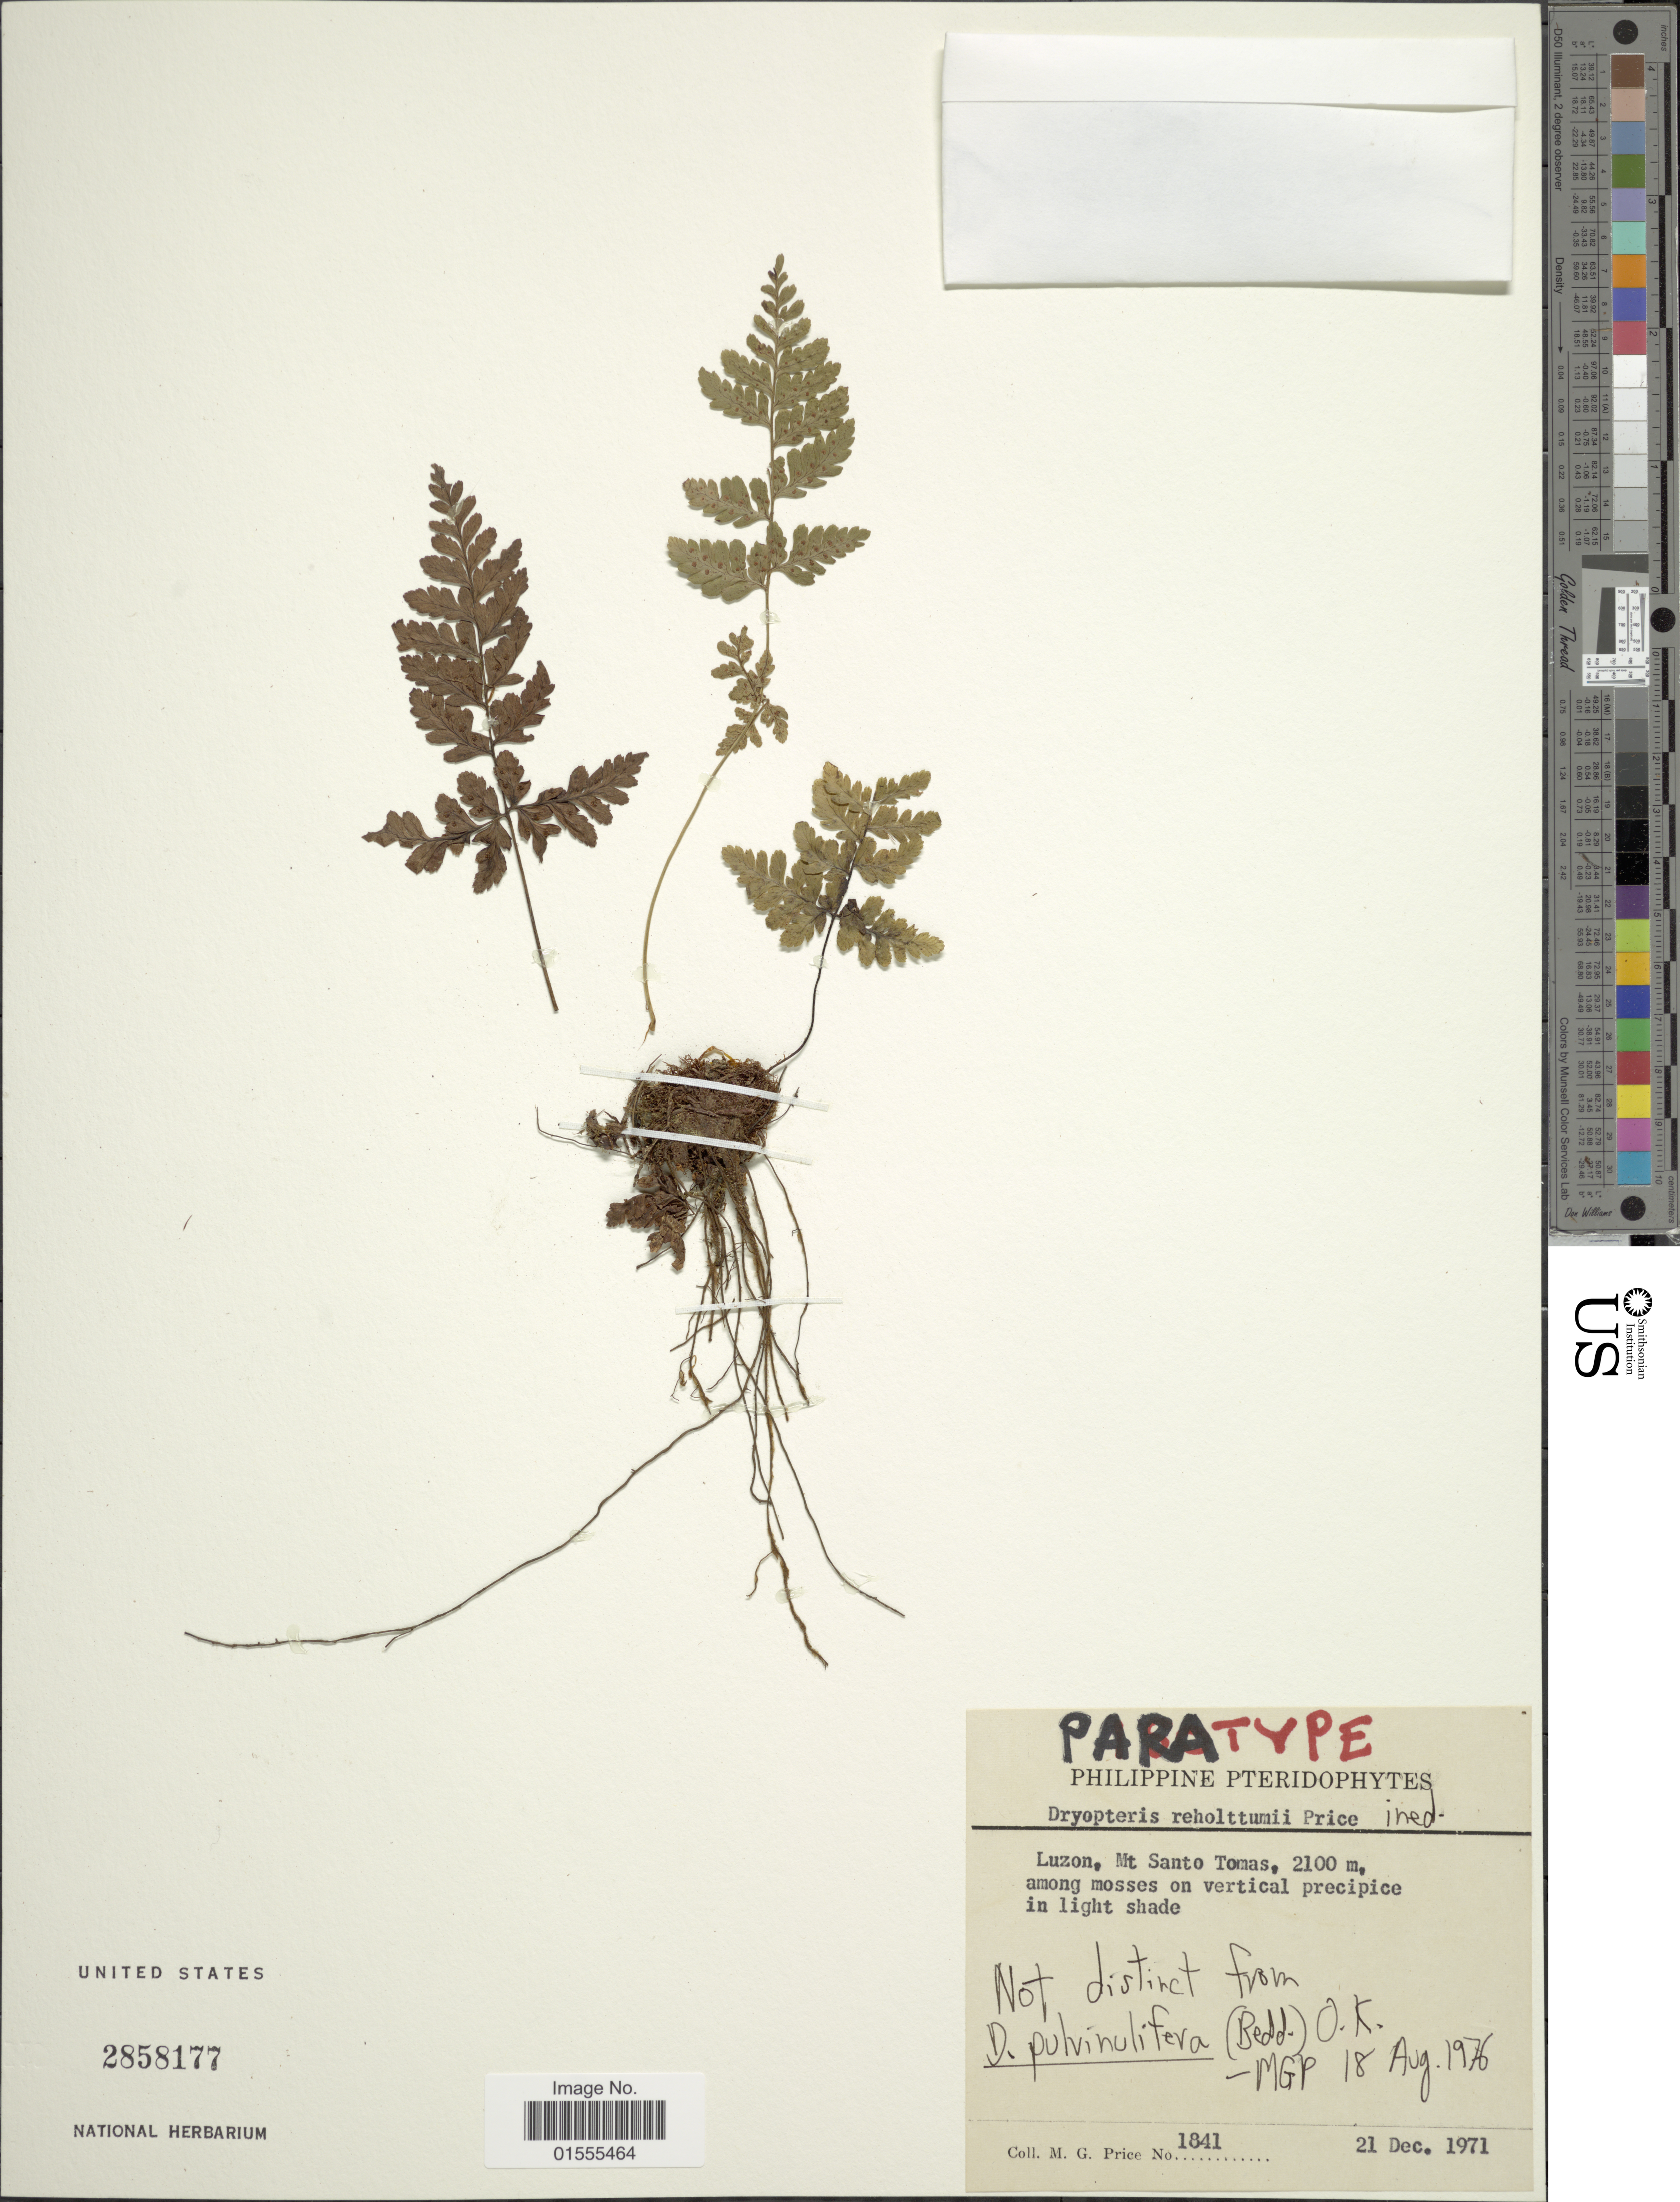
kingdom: Plantae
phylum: Tracheophyta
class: Polypodiopsida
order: Polypodiales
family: Dryopteridaceae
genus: Dryopteris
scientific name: Dryopteris pulvinulifera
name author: (Bedd.) Kuntze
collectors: M. G. Price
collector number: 1841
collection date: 1971-12-21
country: Philippines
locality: Luzon, Mt Santo Tomas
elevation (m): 2100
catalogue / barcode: US 2858177